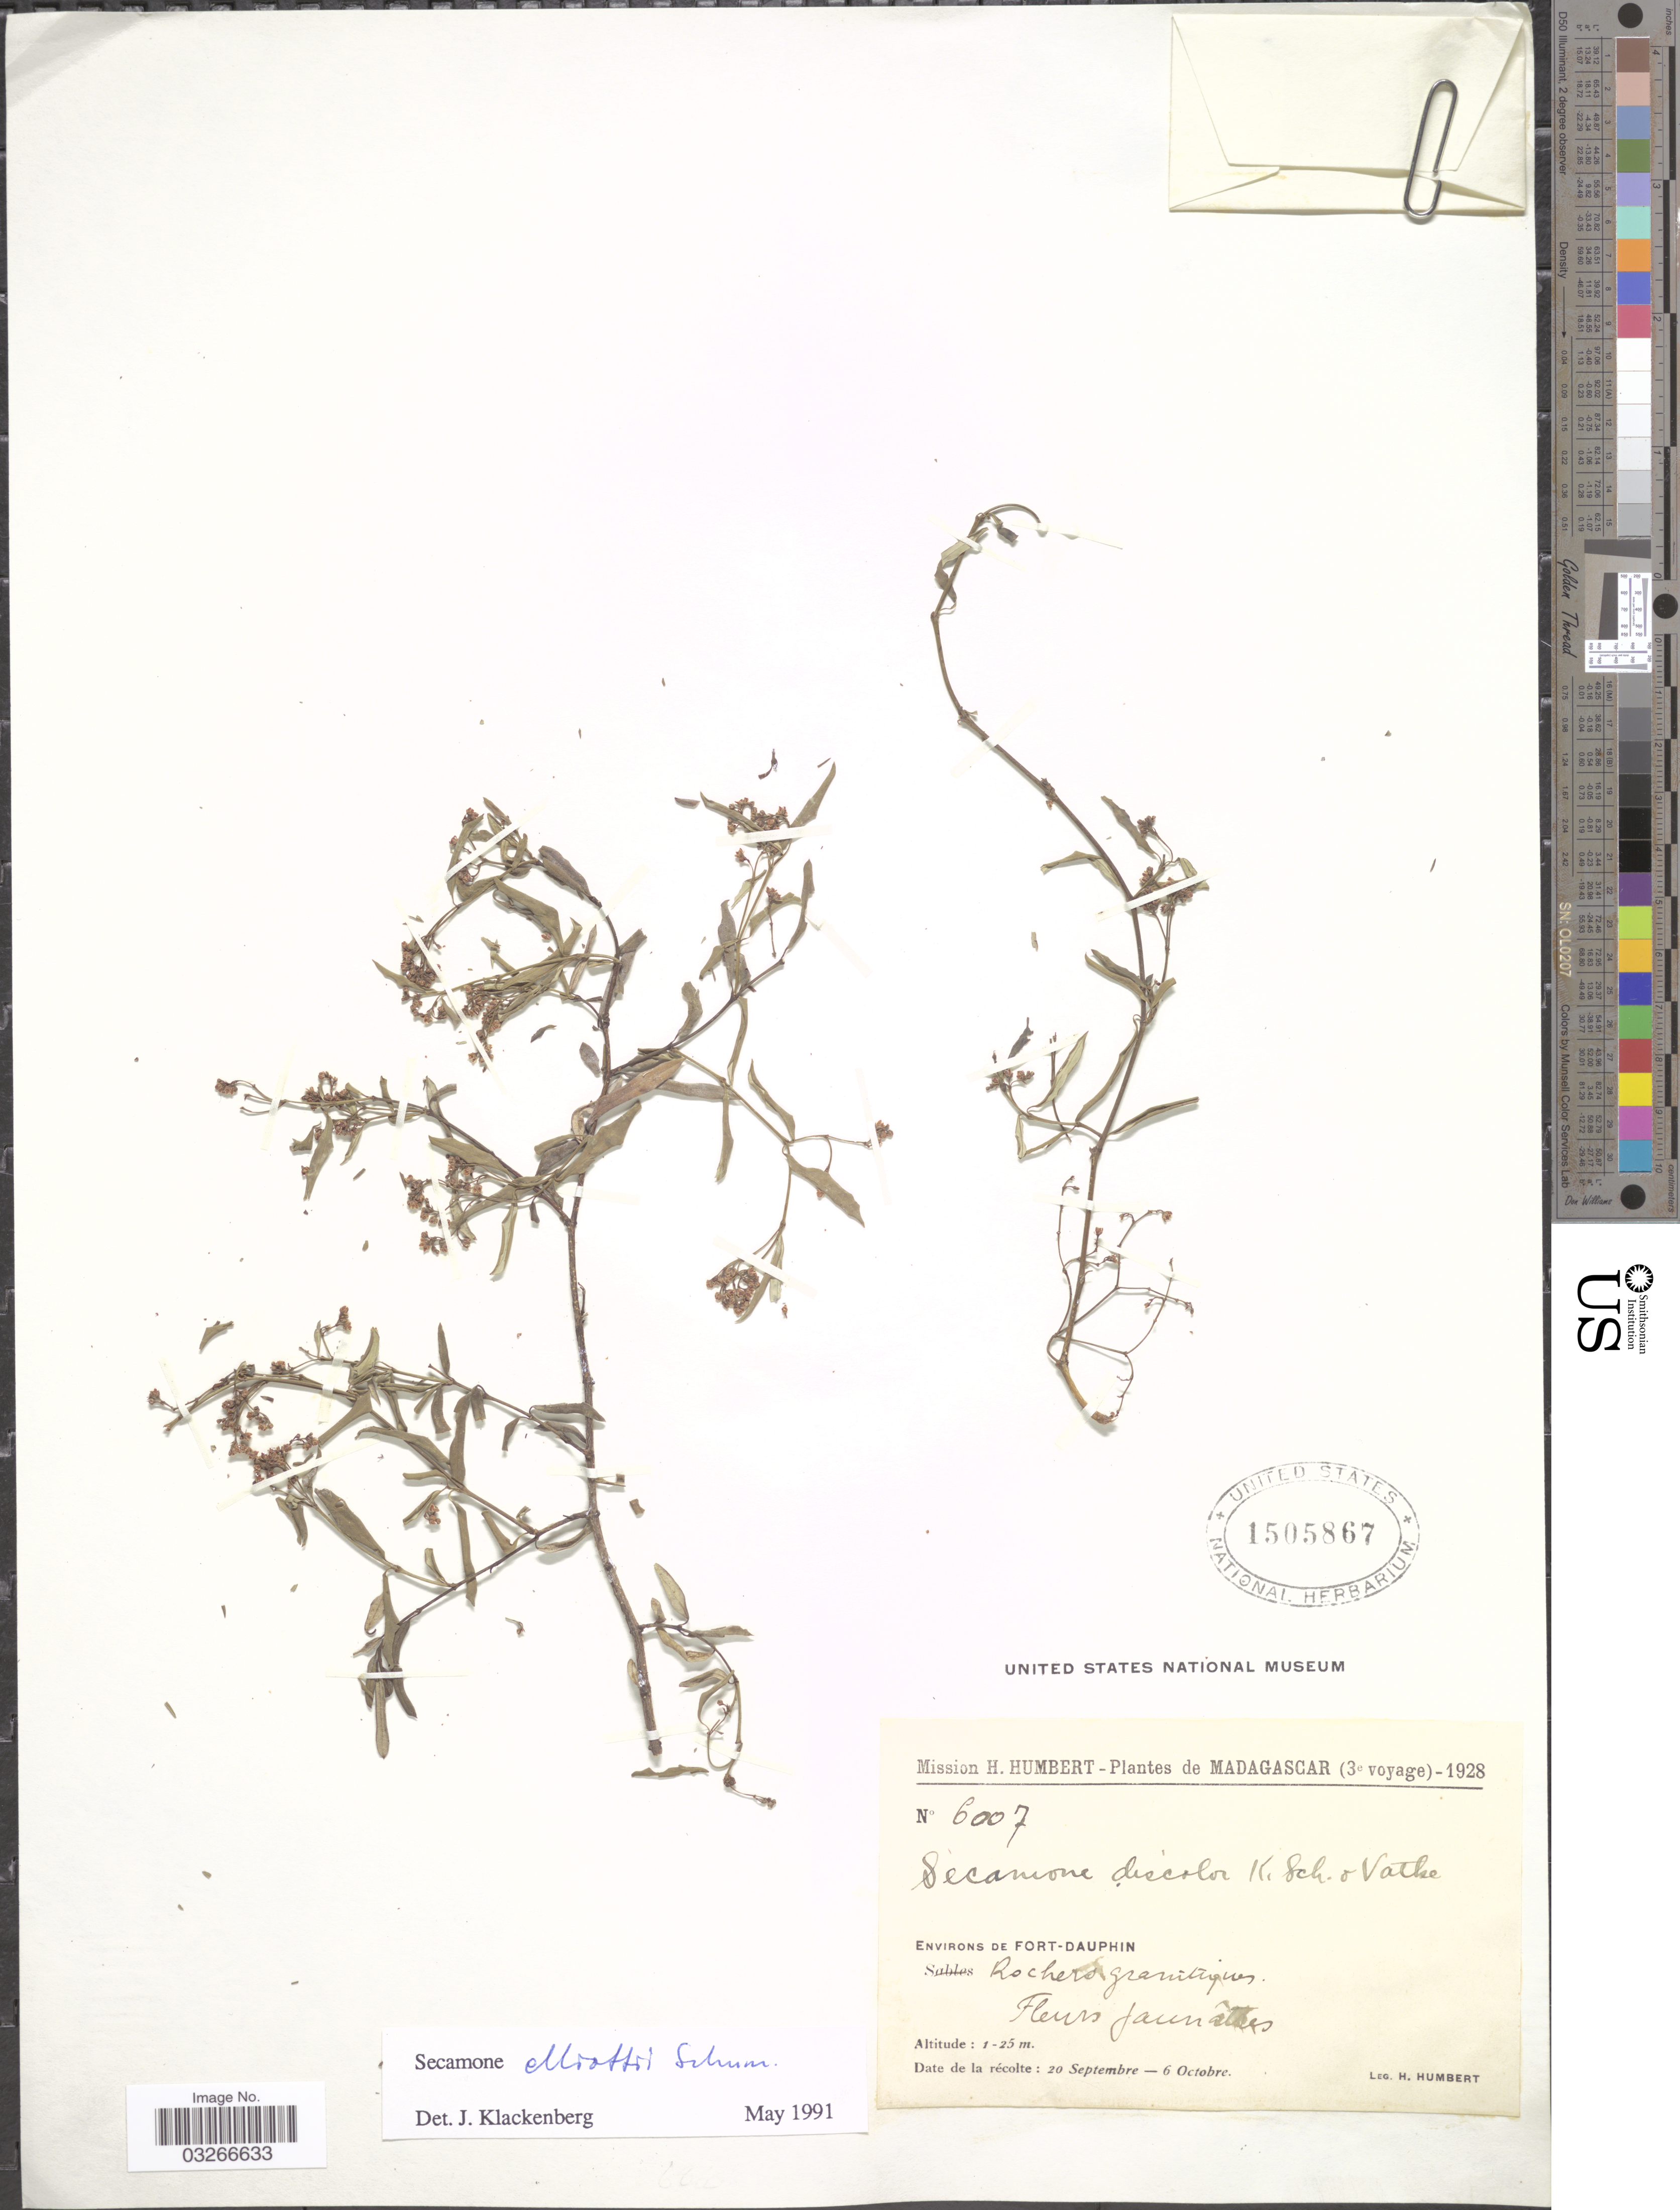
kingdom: Plantae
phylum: Tracheophyta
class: Magnoliopsida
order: Gentianales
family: Apocynaceae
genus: Secamone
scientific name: Secamone elliotii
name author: K. Schum.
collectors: H. Humbert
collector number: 6007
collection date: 1928-09-20/1928-10-06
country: Madagascar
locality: Environs de Fort-Dauphin.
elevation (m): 1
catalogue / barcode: US 1505867